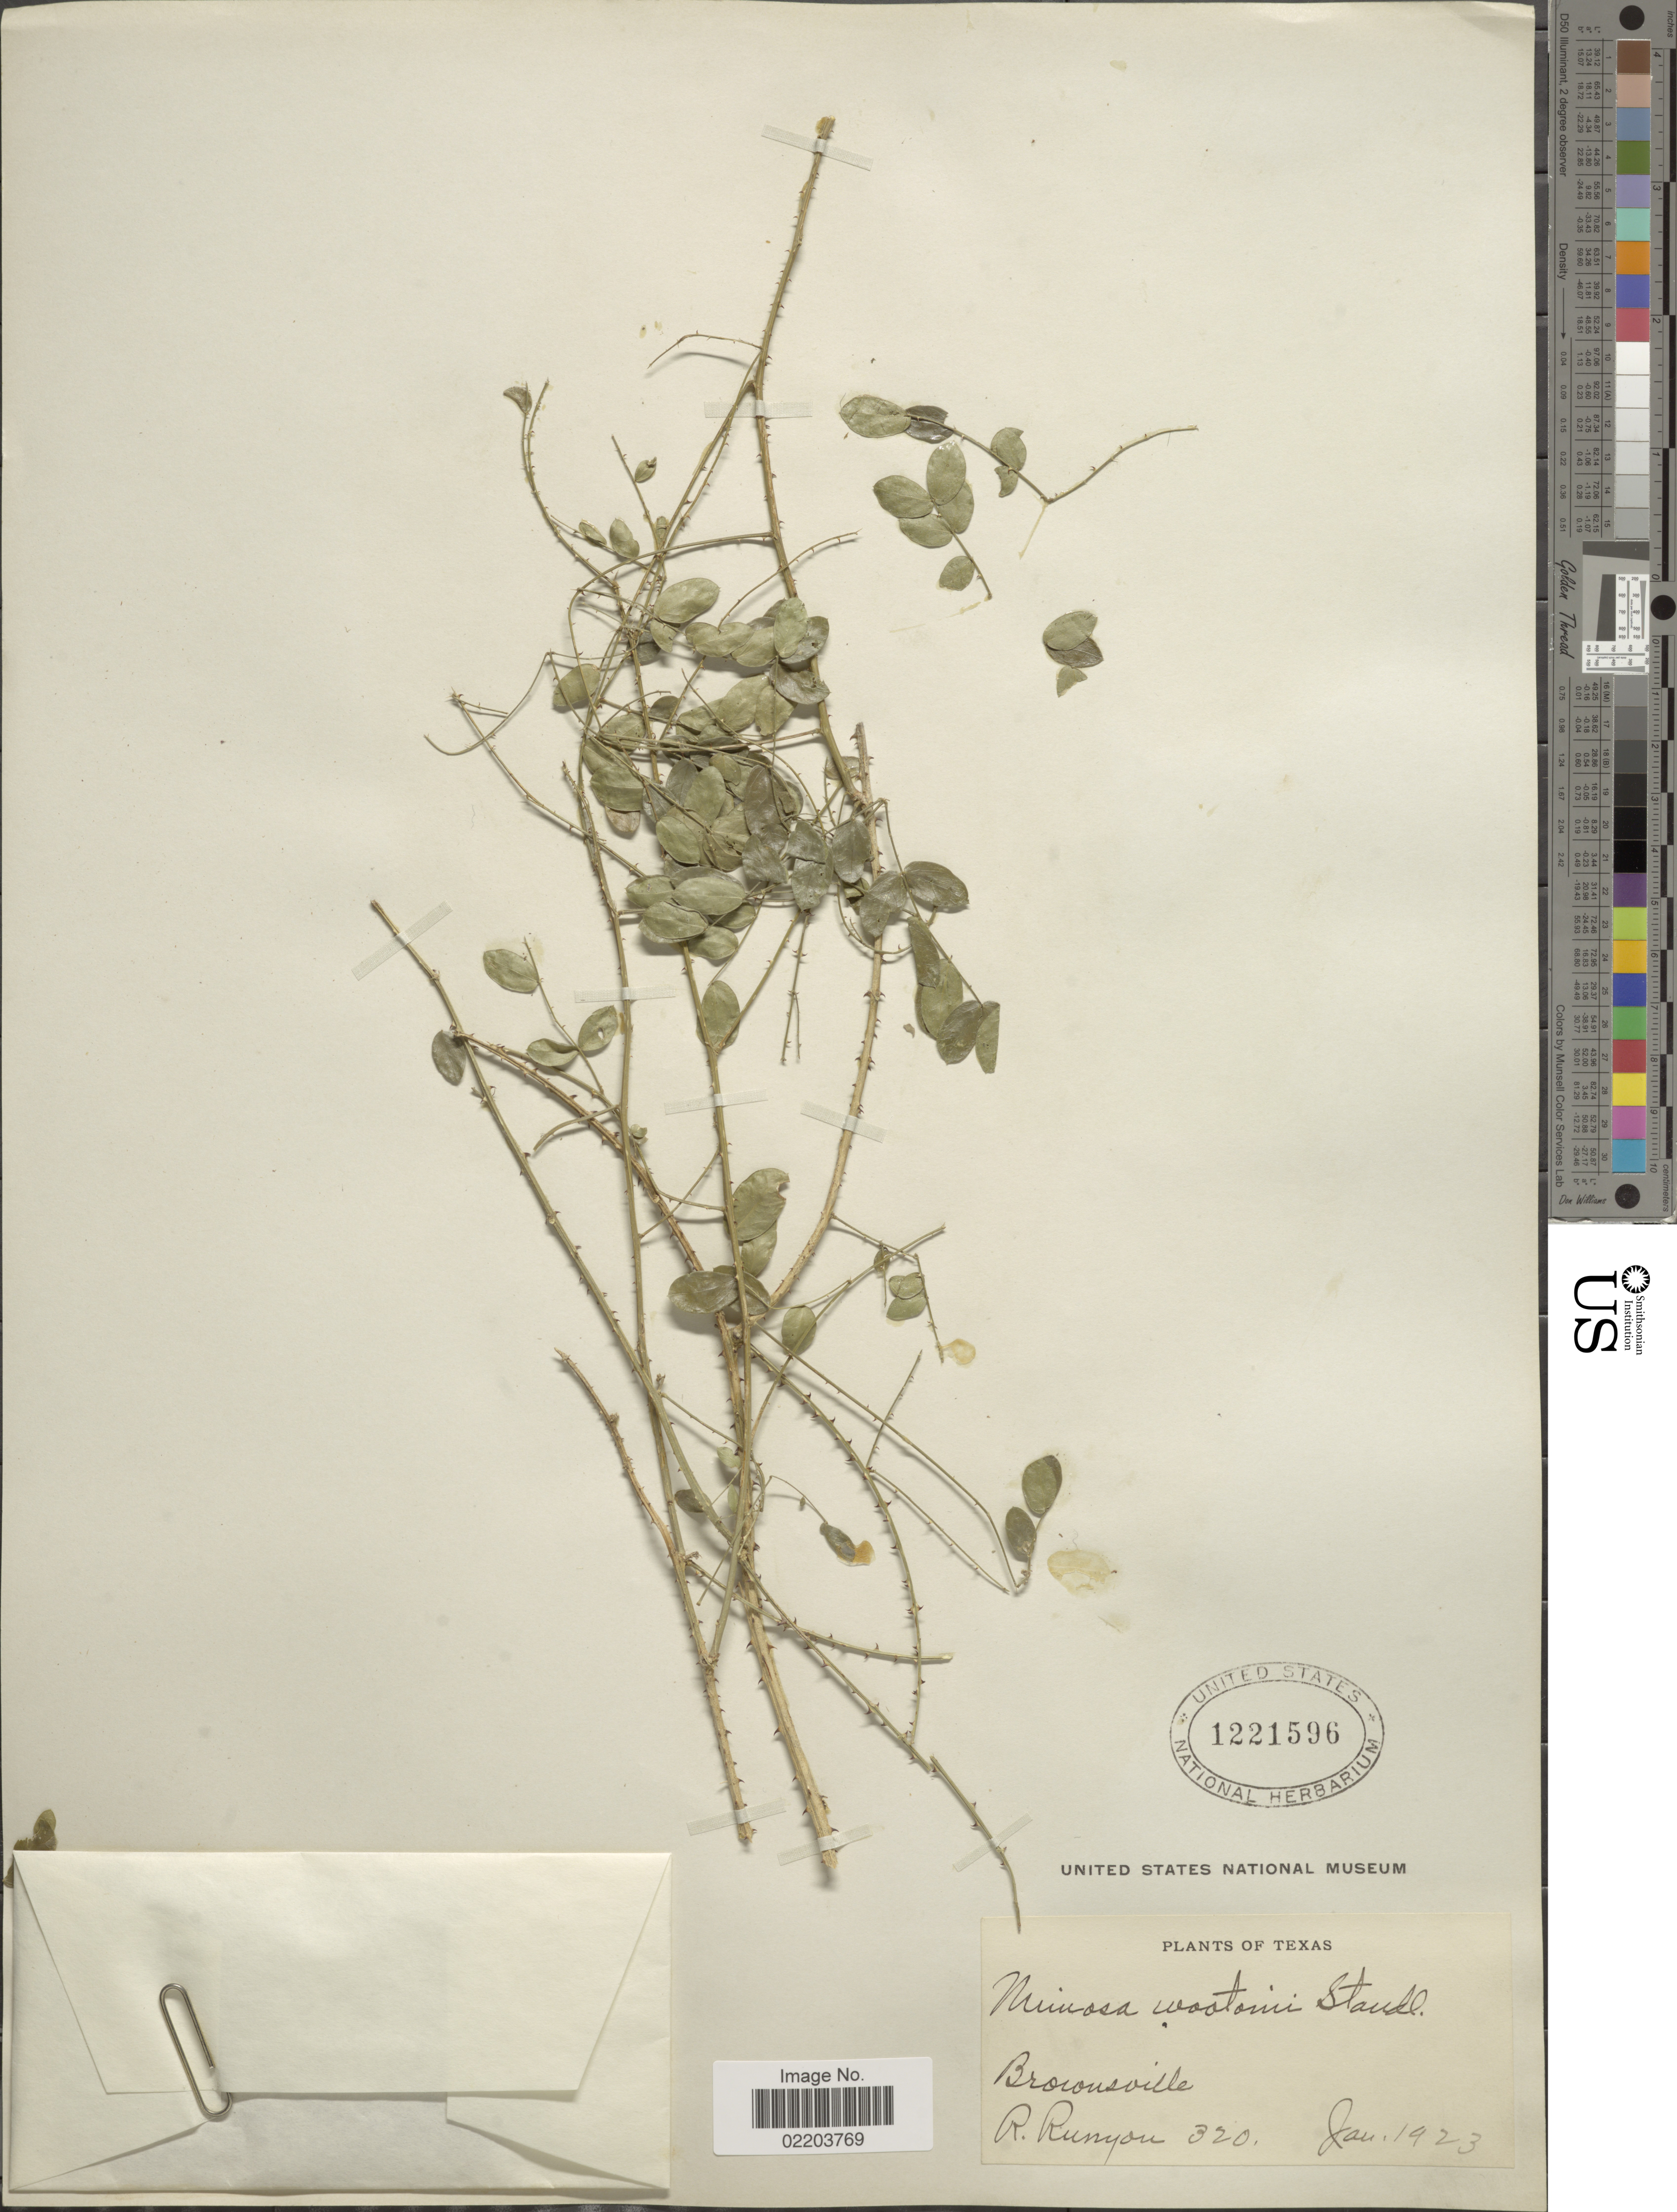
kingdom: Plantae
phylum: Tracheophyta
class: Magnoliopsida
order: Fabales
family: Fabaceae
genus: Mimosa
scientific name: Mimosa malacophylla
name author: A. Gray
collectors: R. Runyon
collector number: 320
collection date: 1923-01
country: United States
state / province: Texas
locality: Brownsville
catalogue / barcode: US 1221596